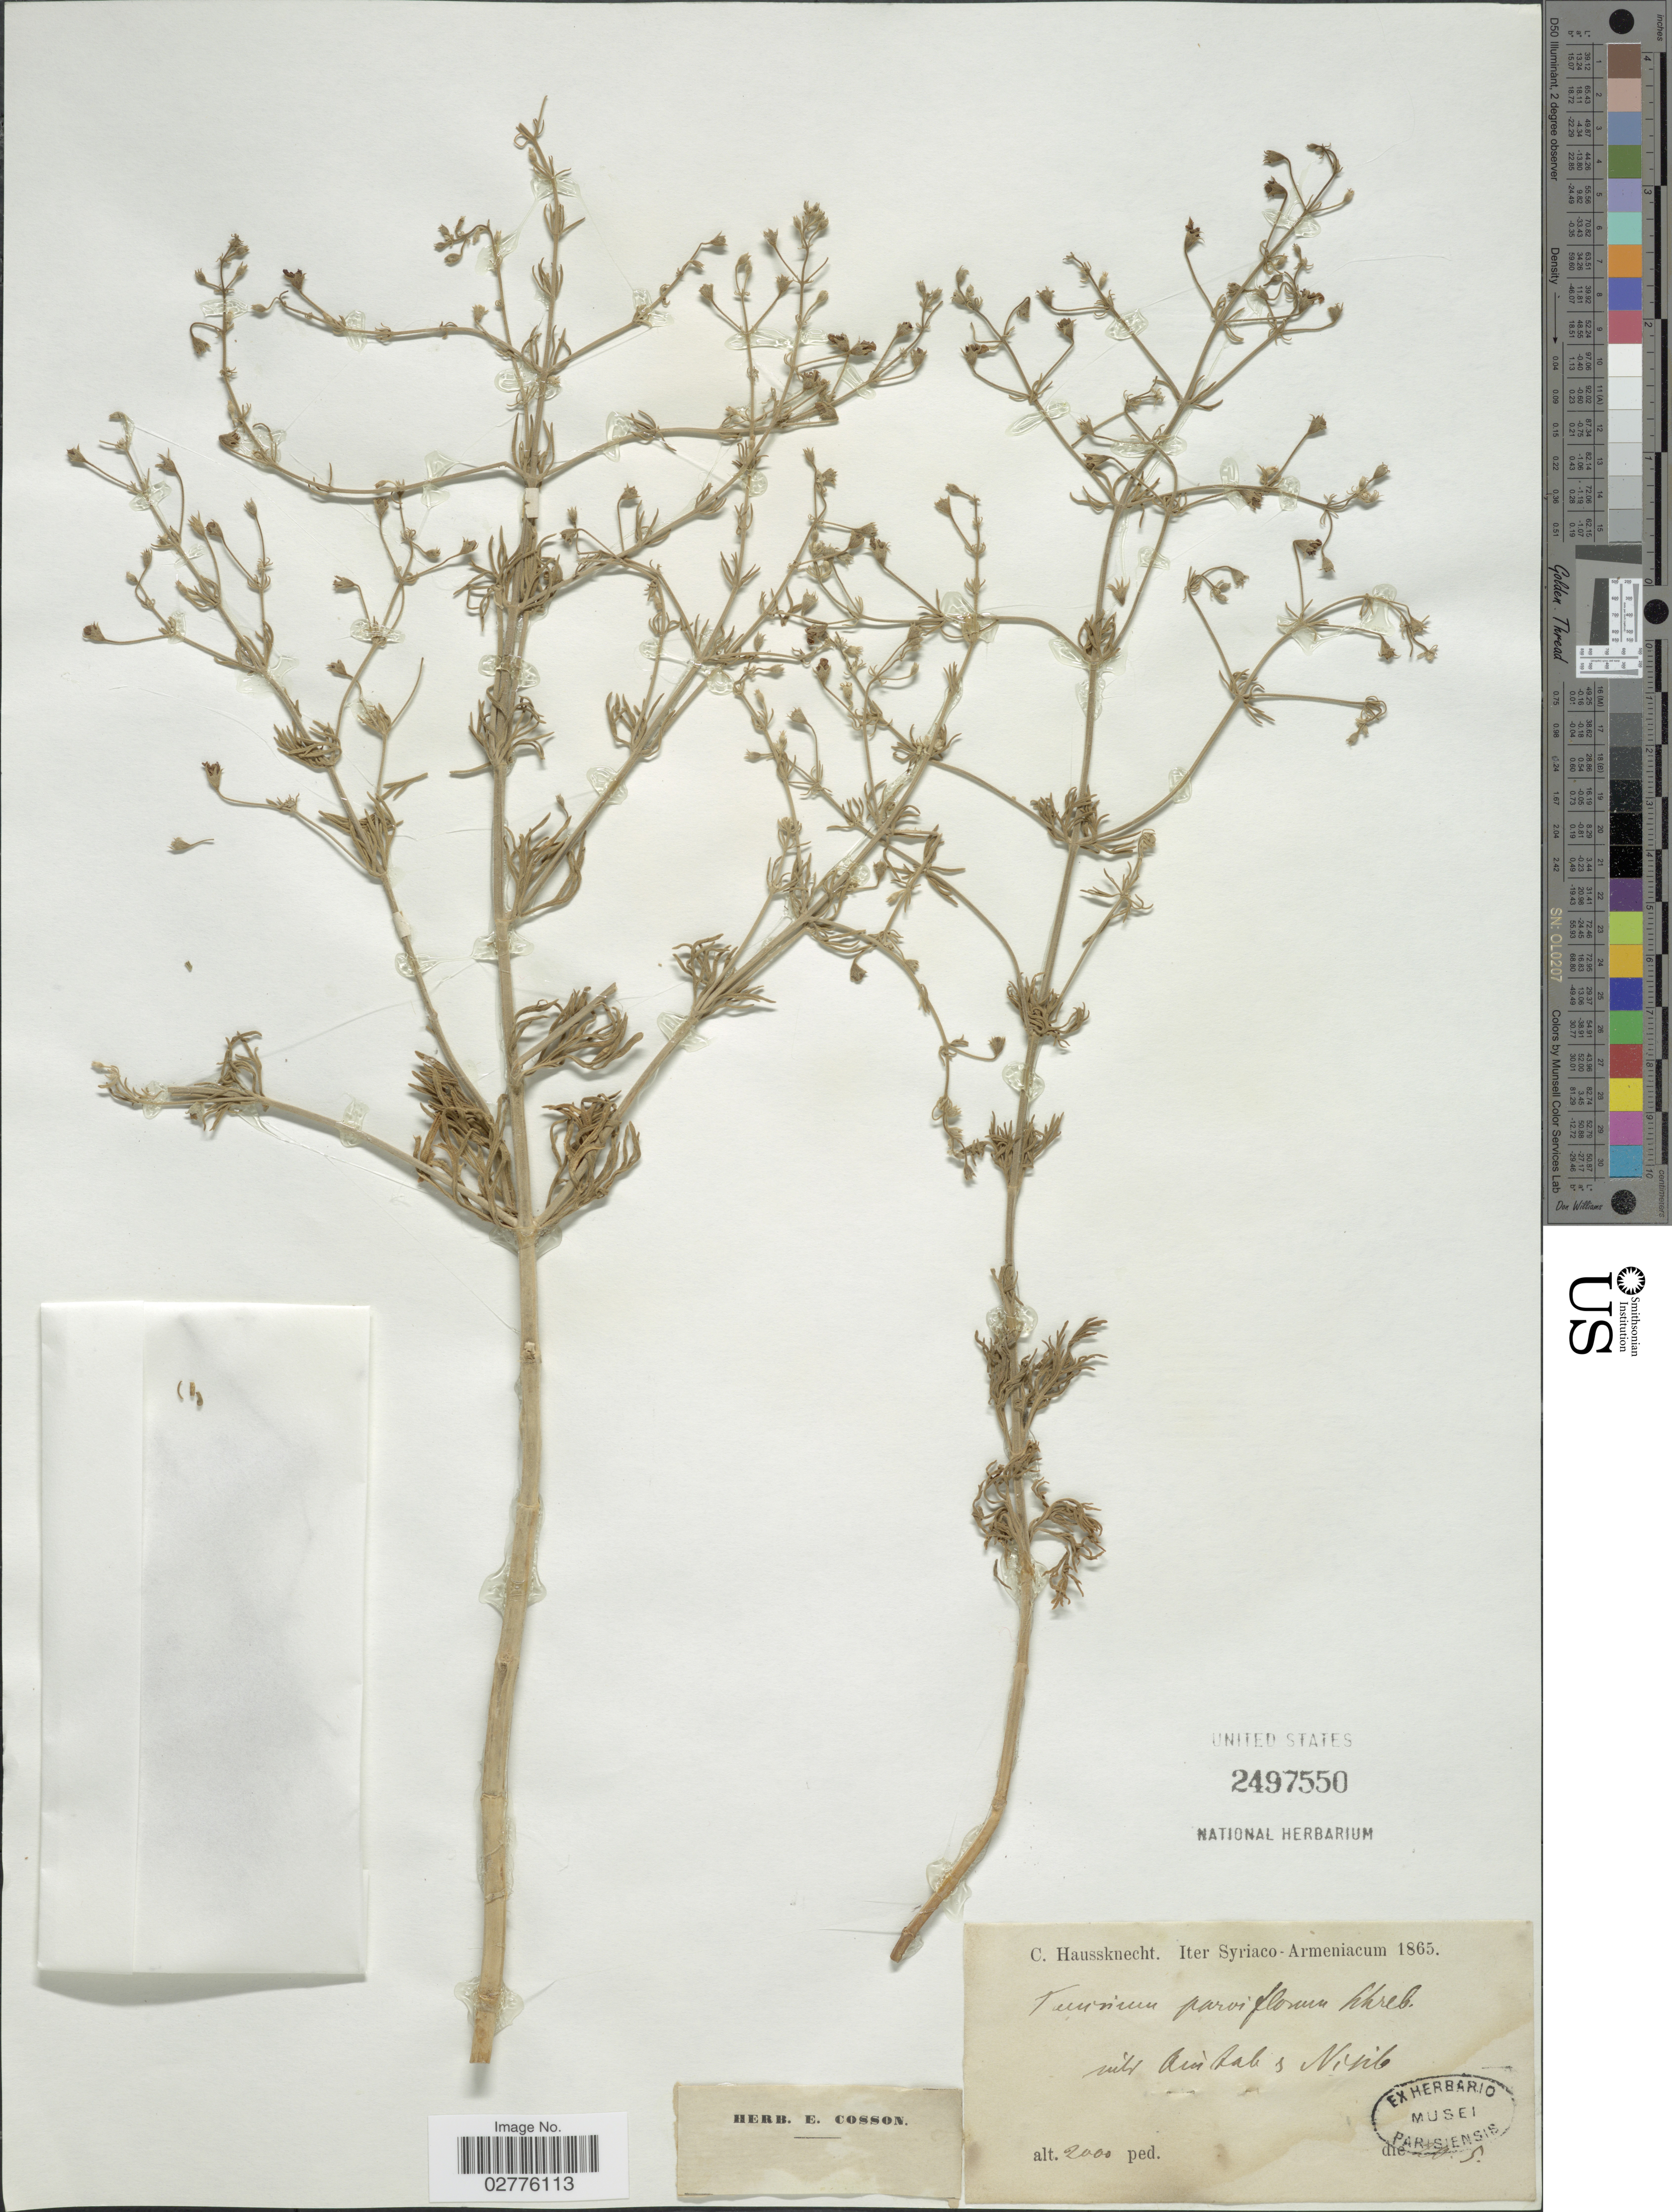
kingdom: Plantae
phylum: Tracheophyta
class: Magnoliopsida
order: Lamiales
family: Lamiaceae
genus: Teucrium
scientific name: Teucrium parviflorum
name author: Schreb.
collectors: C. Haussknecht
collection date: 1865-05-20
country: Turkey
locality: Syriaco-Armeniacum, inter Aintab & Nisilo [interpreted]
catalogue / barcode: US 2497550